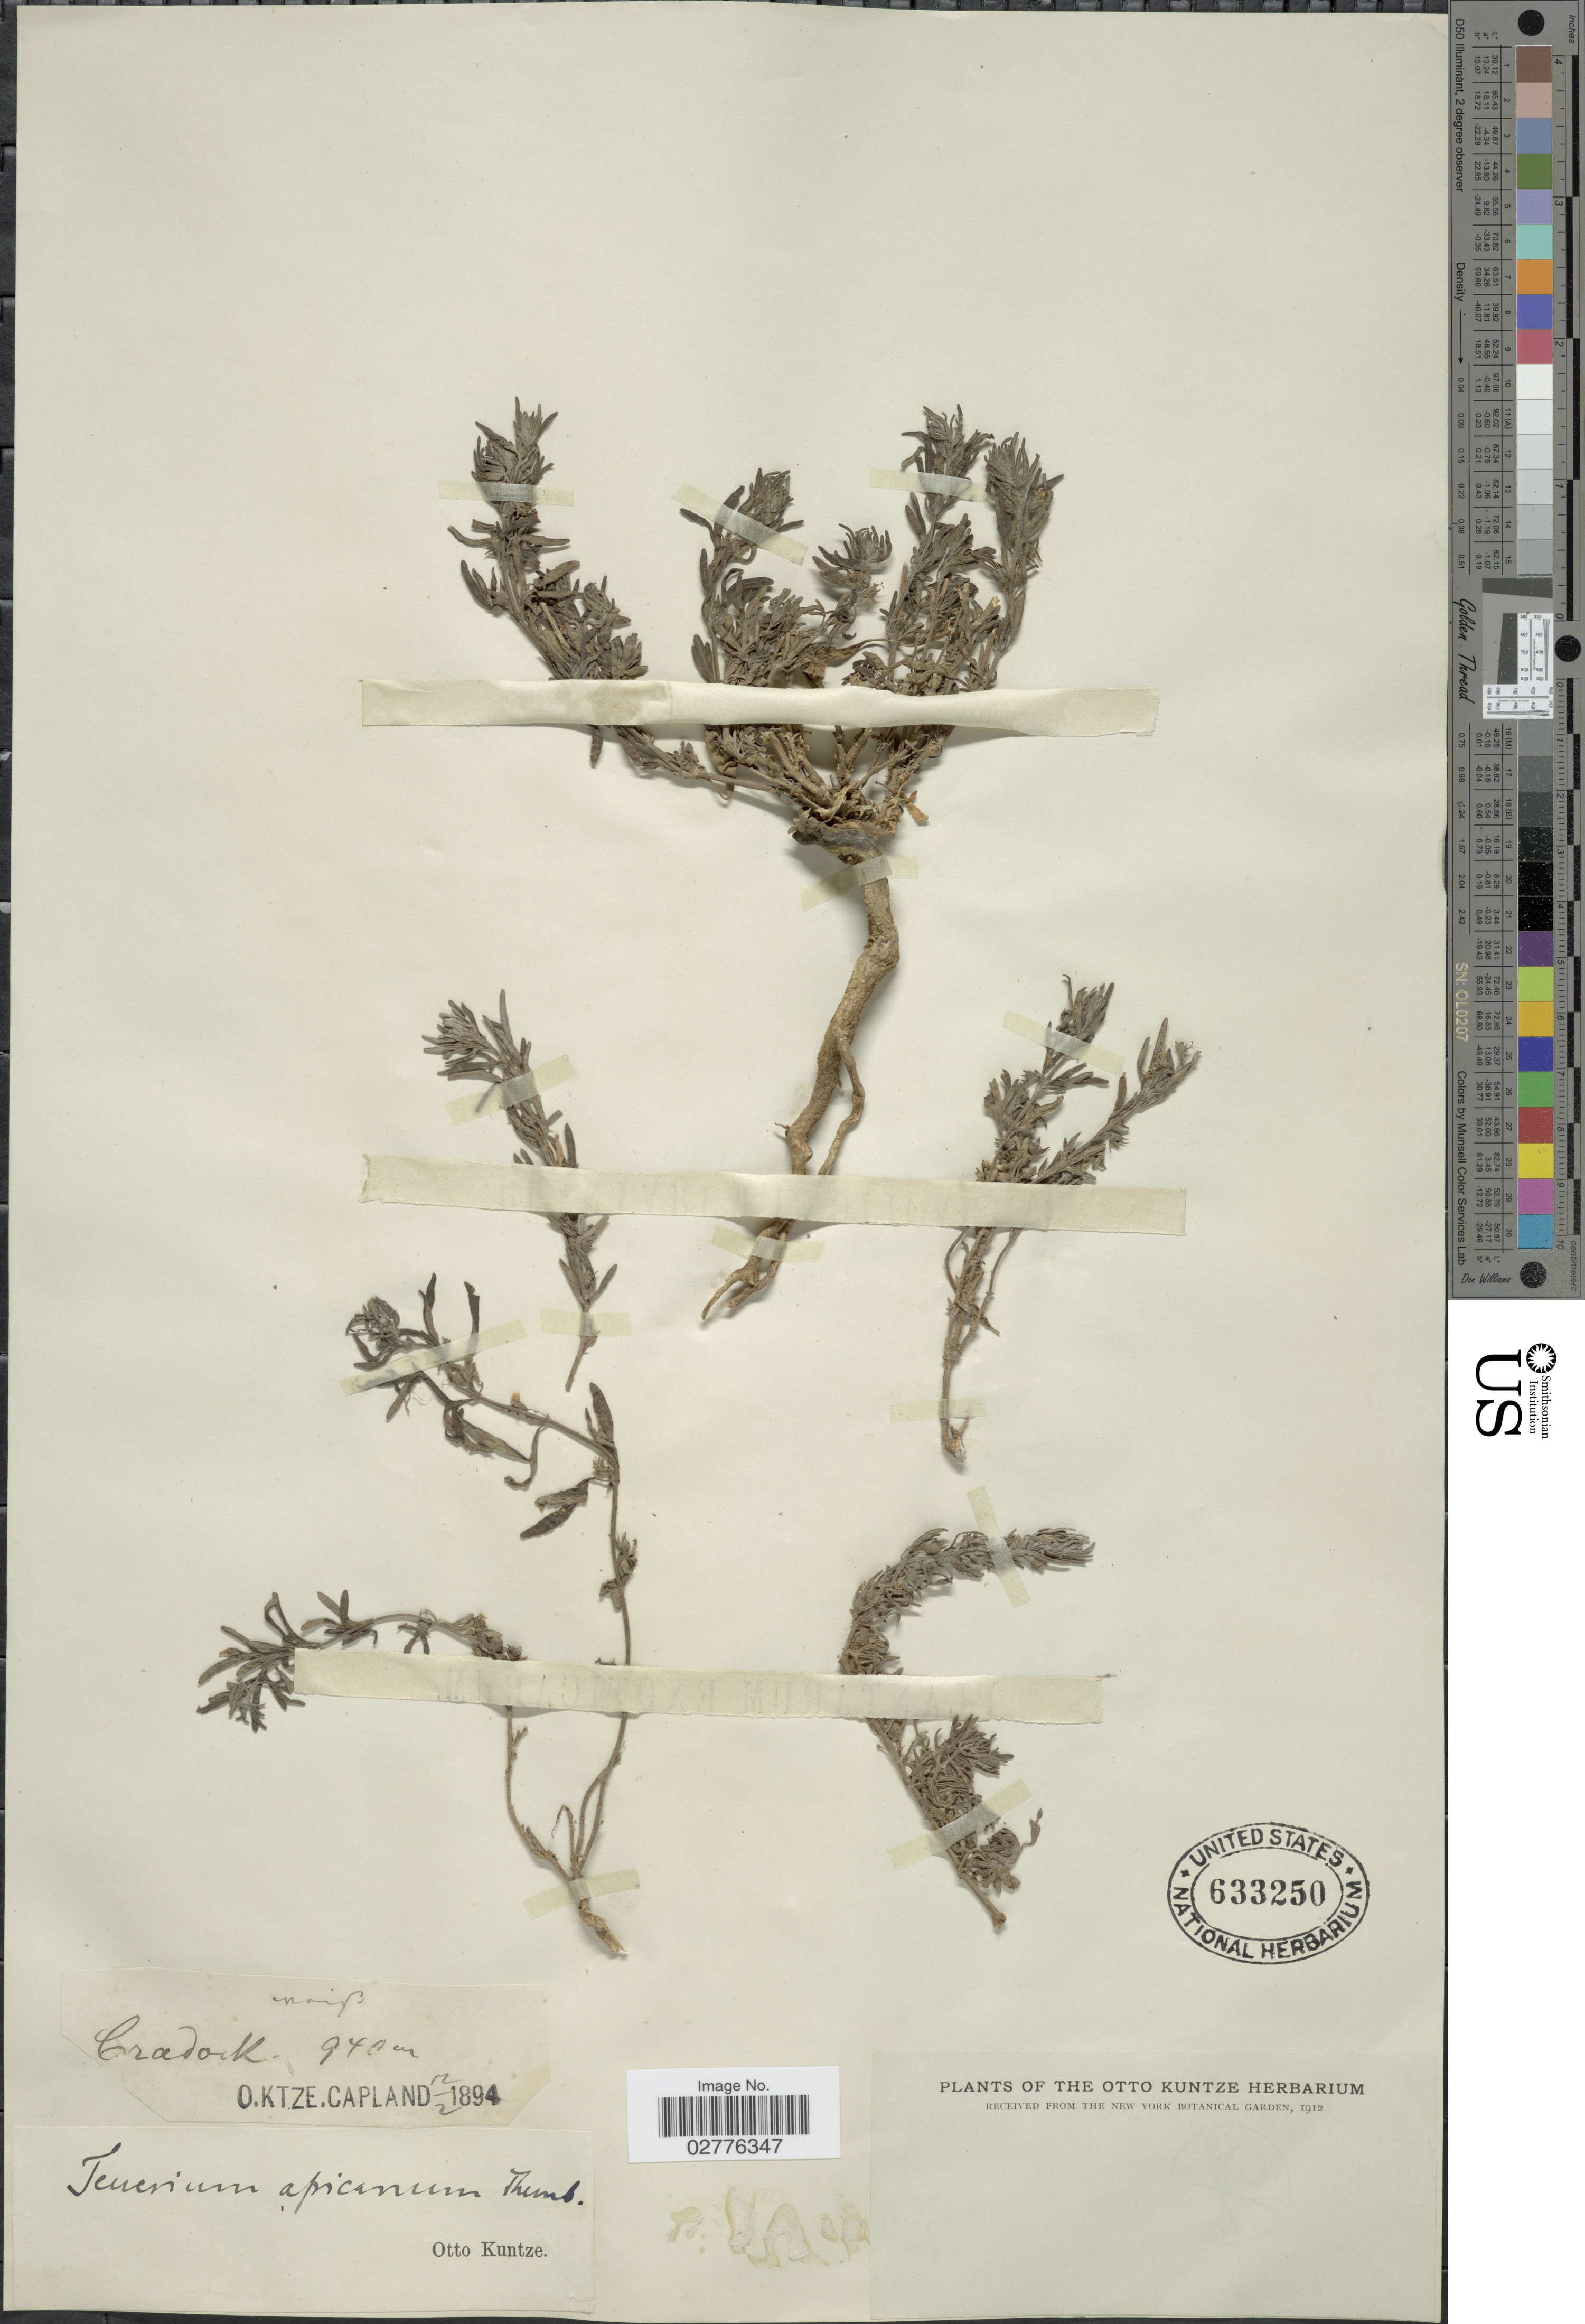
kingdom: Plantae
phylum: Tracheophyta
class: Magnoliopsida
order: Lamiales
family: Lamiaceae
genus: Teucrium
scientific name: Teucrium capense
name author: Thunb.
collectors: C.E.O. Kuntze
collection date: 1894-02-12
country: South Africa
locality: Cradok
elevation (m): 940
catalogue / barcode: US 633250